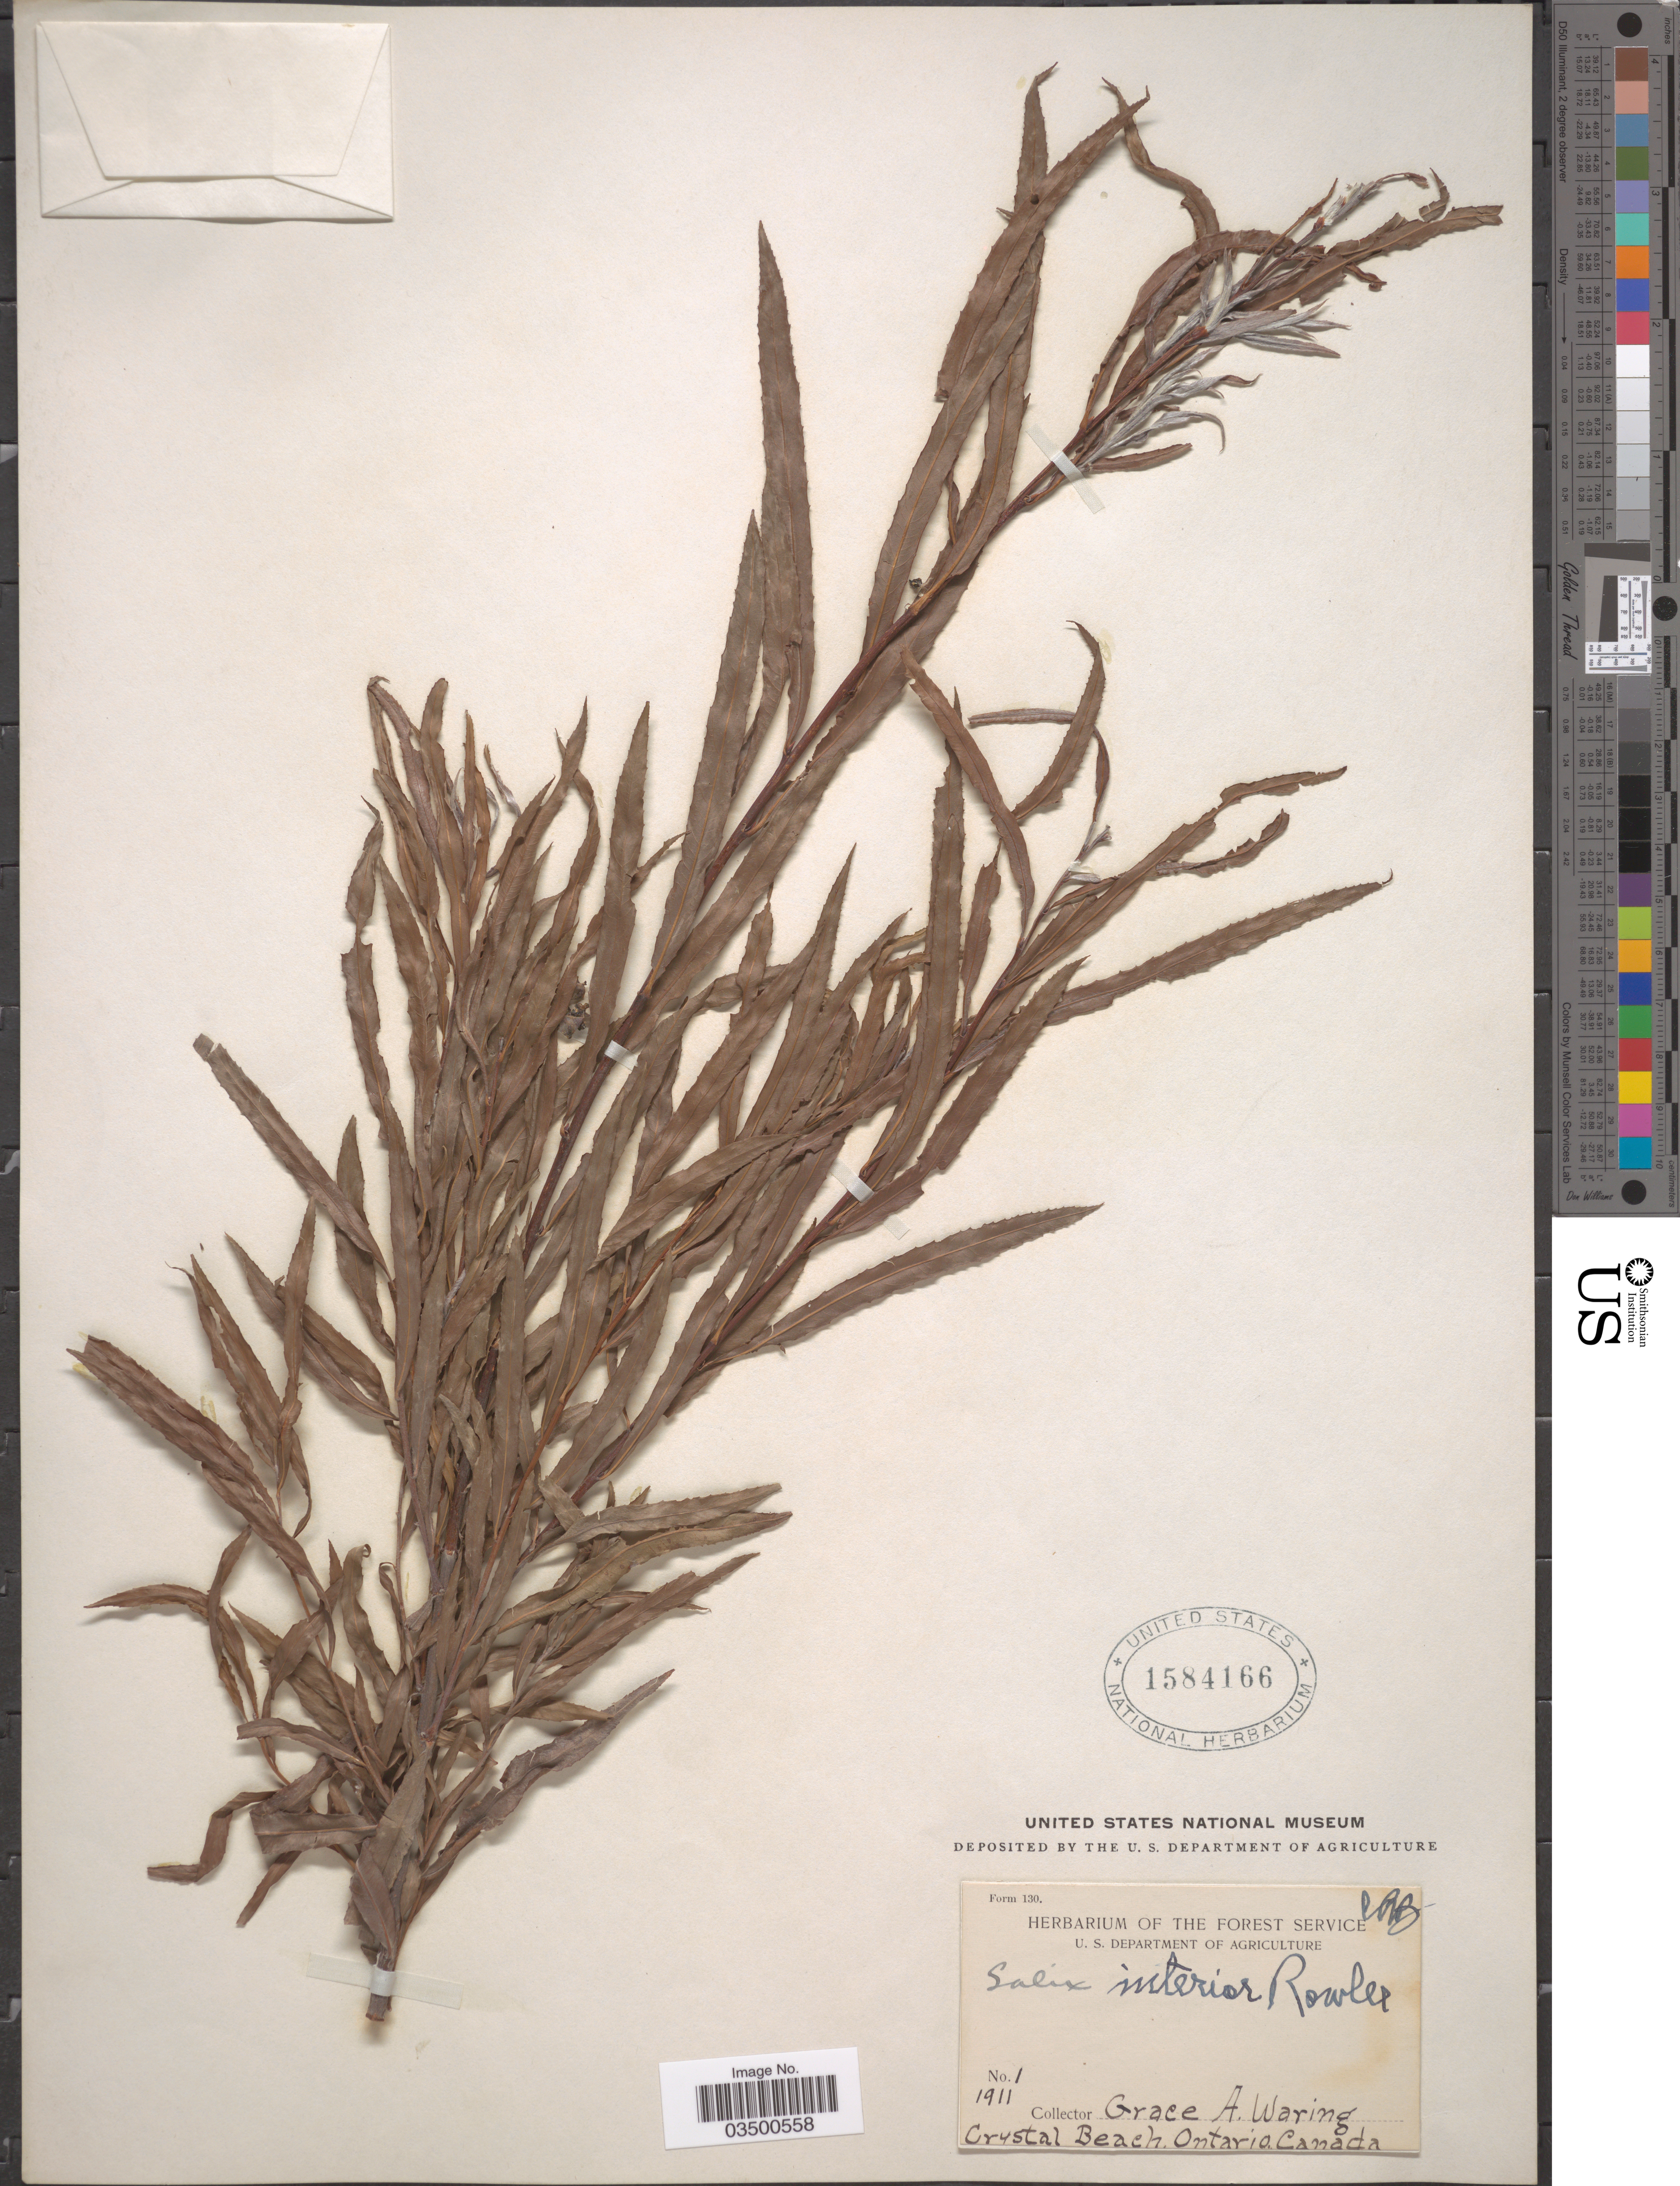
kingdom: Plantae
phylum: Tracheophyta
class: Magnoliopsida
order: Malpighiales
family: Salicaceae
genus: Salix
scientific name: Salix interior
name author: Rowlee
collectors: G. Waring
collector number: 1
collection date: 1911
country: Canada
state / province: Ontario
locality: Crystal Beach.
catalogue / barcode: US 1584166